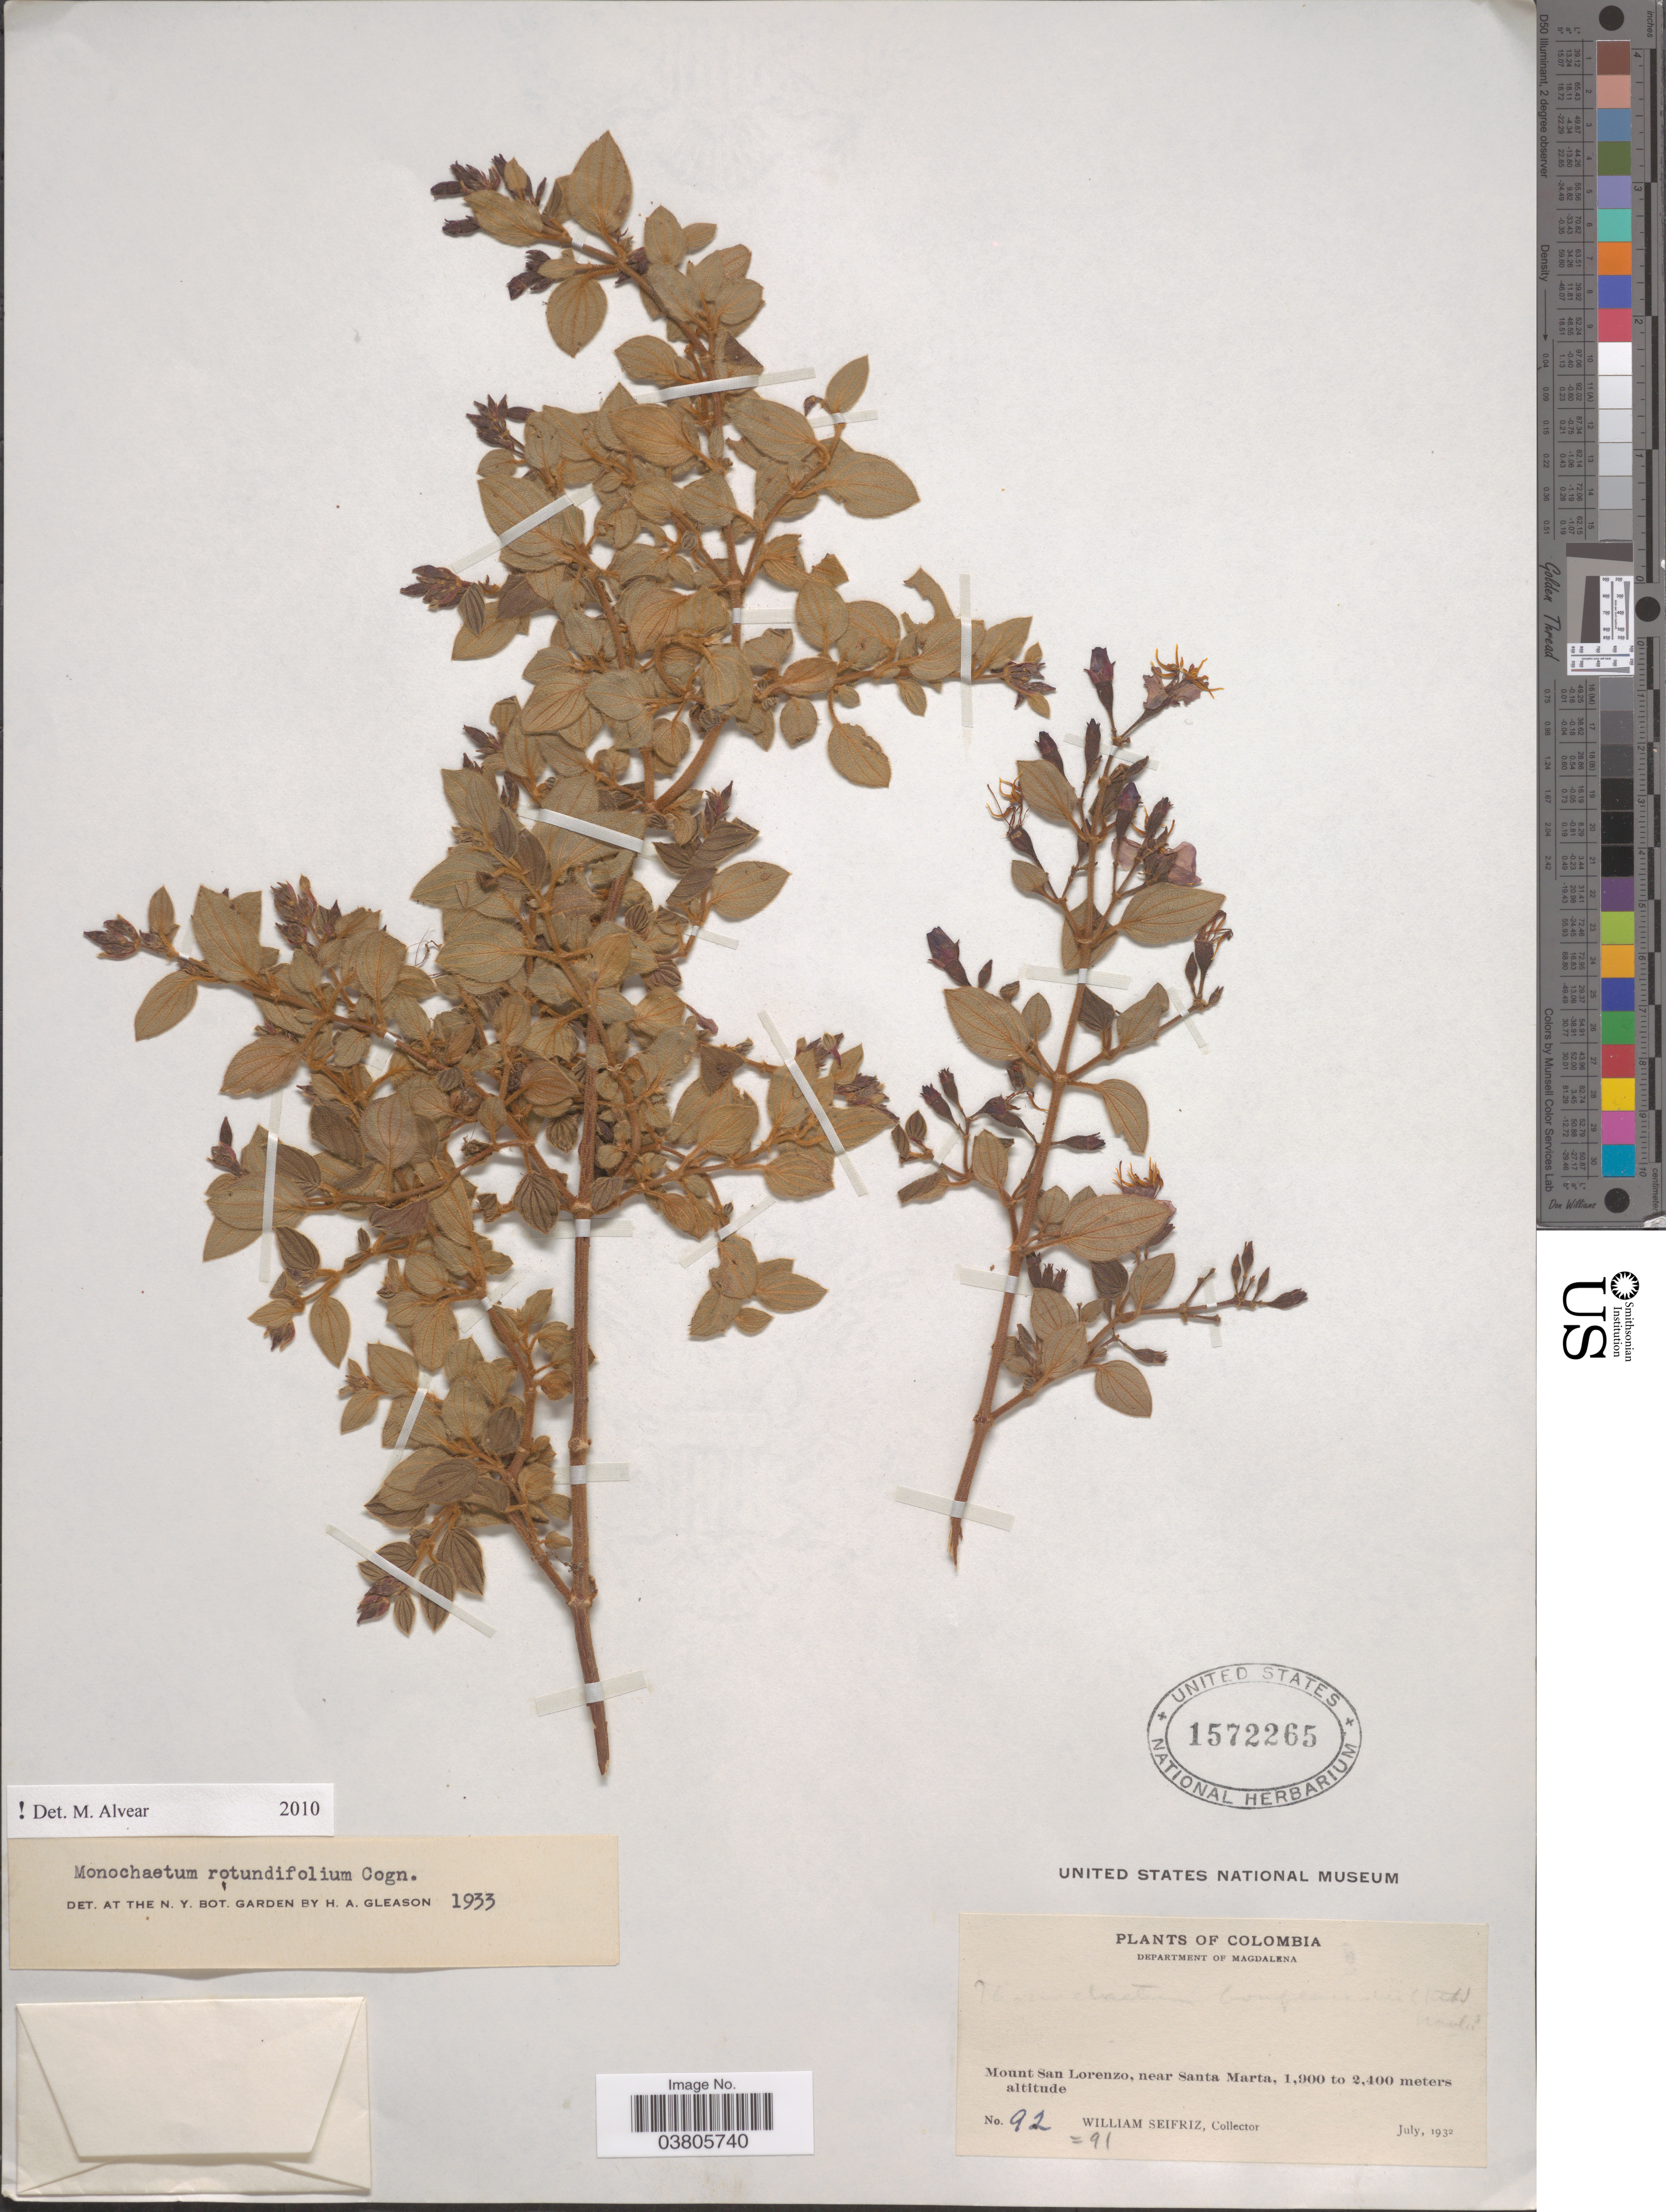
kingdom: Plantae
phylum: Tracheophyta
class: Magnoliopsida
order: Myrtales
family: Melastomataceae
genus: Monochaetum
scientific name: Monochaetum rotundifolium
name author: Cogn.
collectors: W. Seifriz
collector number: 92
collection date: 1932-07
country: Colombia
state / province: Magdalena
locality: Department of Magdalena. Mount San Lorenzo, near Santa Marta.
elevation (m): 1900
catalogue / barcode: US 1572265